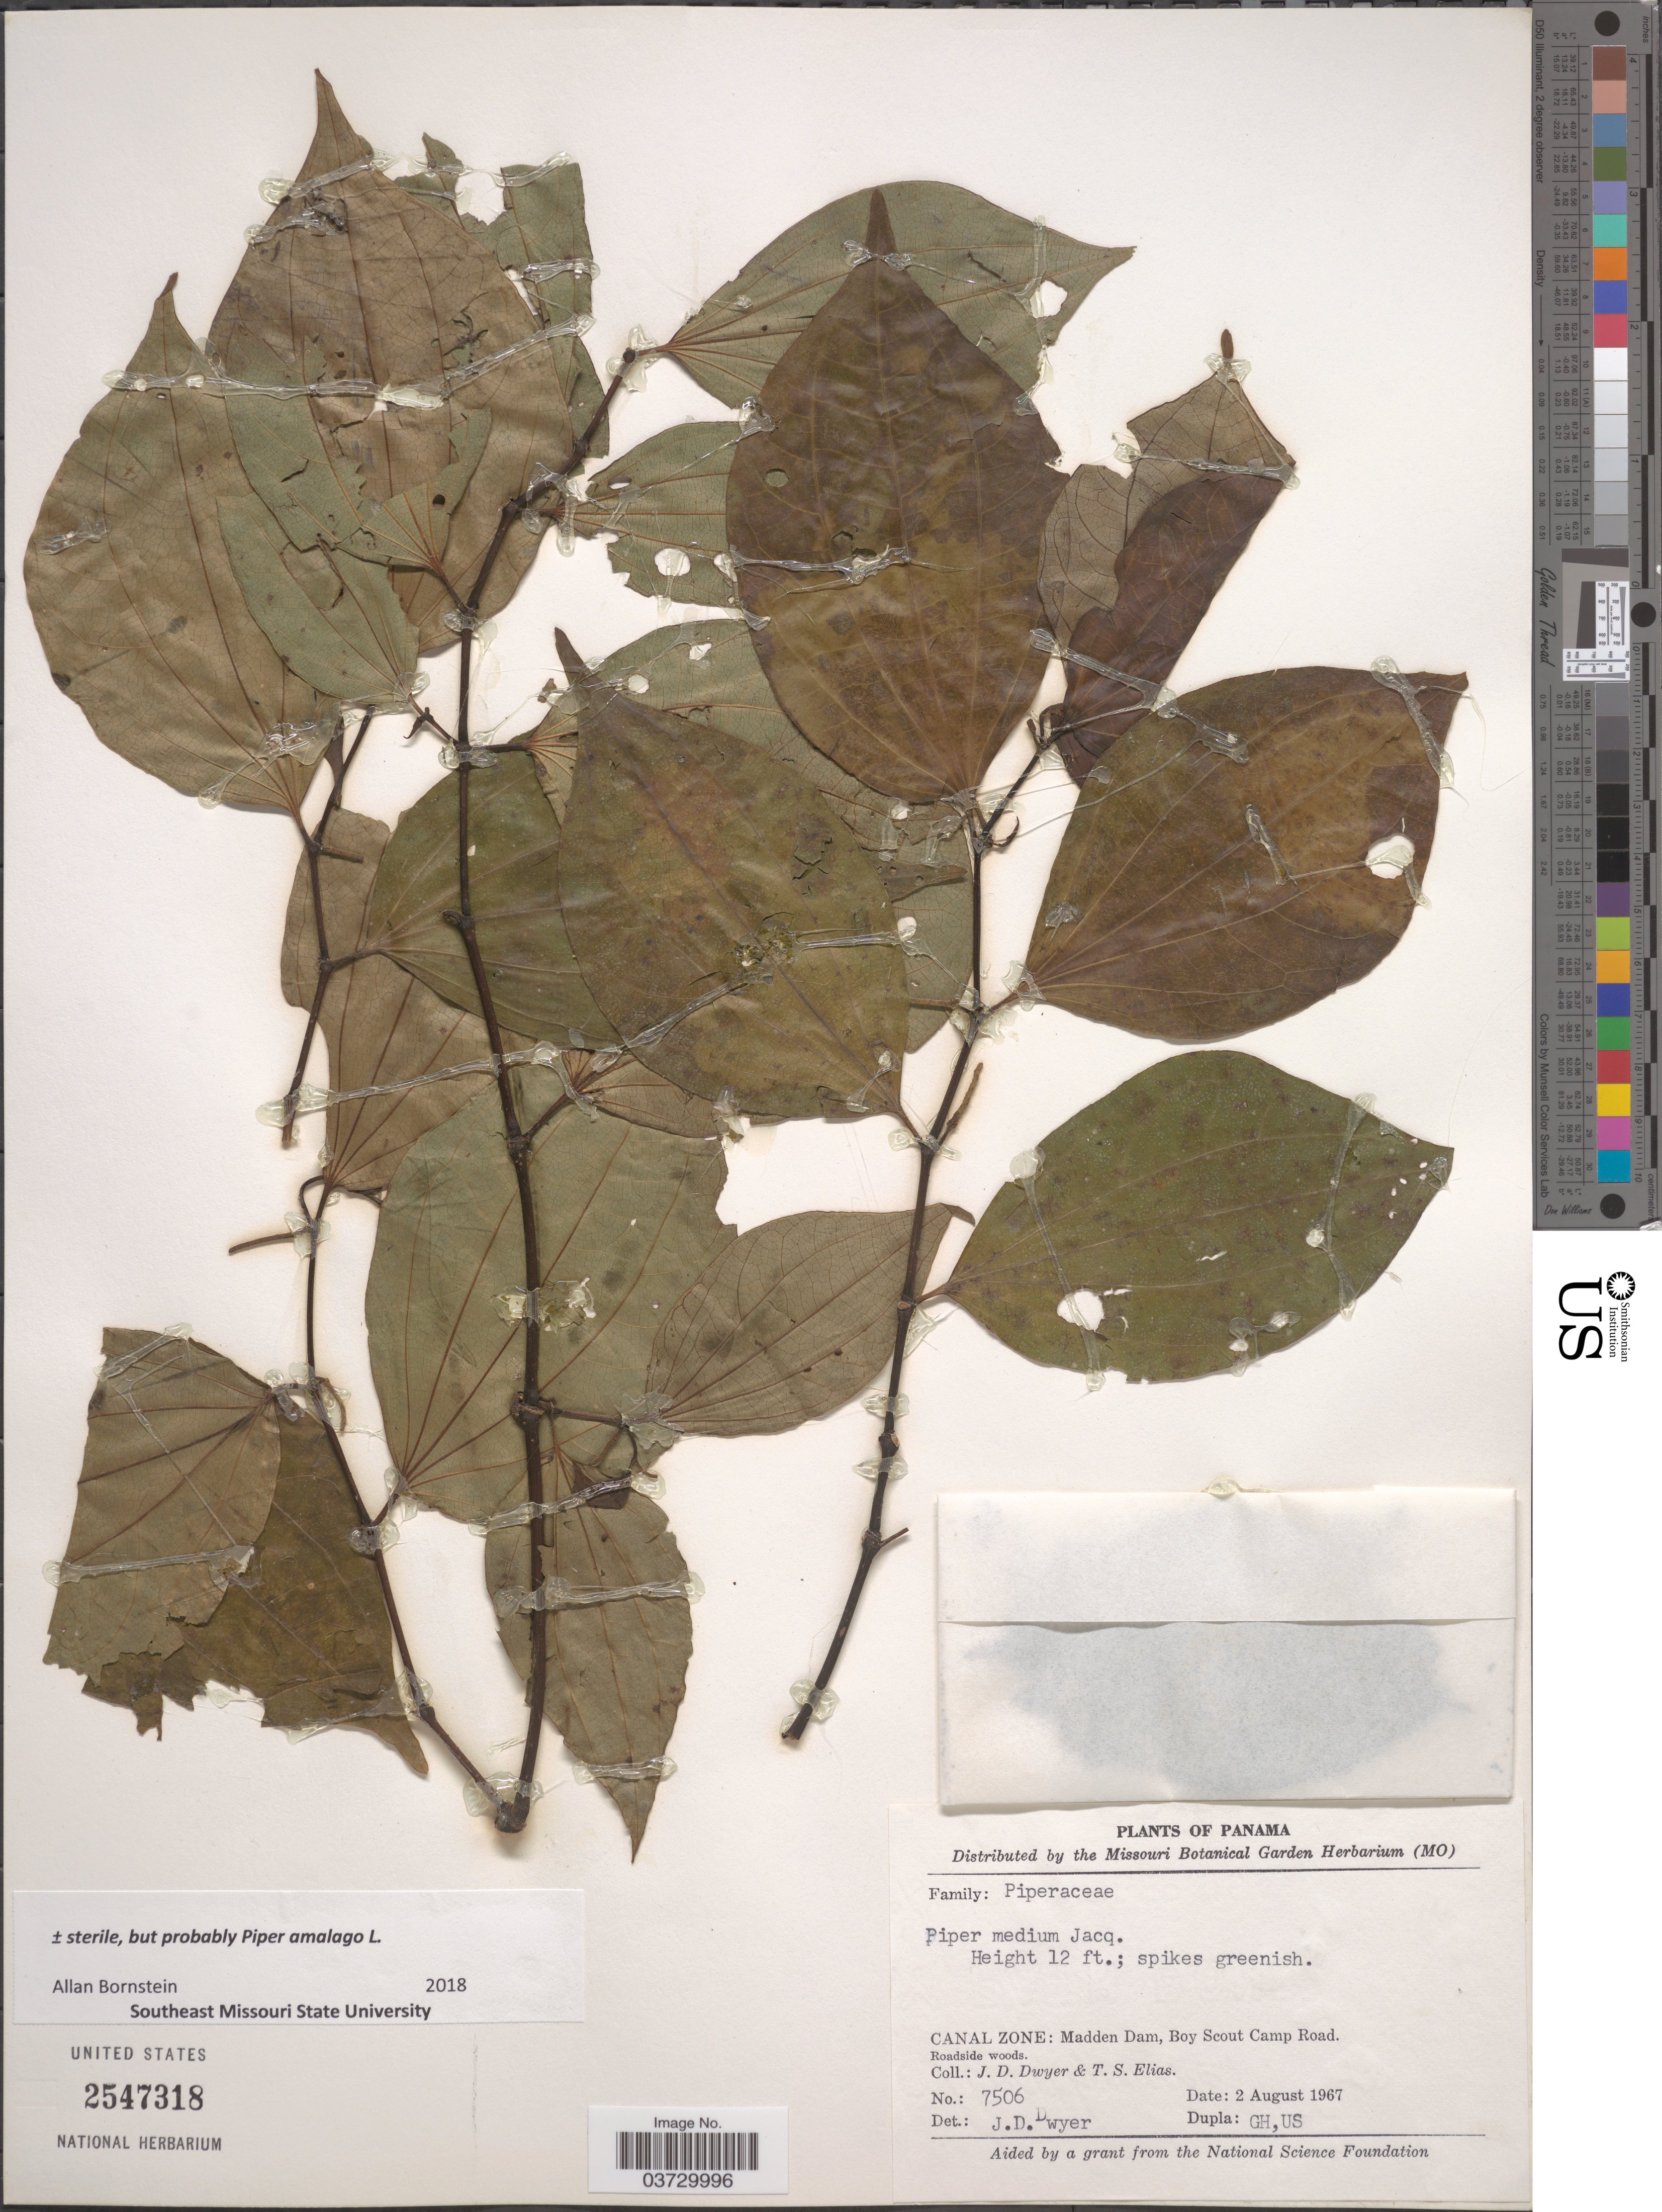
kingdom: Plantae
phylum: Tracheophyta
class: Magnoliopsida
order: Piperales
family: Piperaceae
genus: Piper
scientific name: Piper amalago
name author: L.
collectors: J. D. Dwyer & T. S. Elias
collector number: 7506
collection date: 1967-08-02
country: Panama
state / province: Colón / Panamá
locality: Canal Zone: Madden Dam, Boy Scout Camp Road.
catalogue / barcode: US 2547318